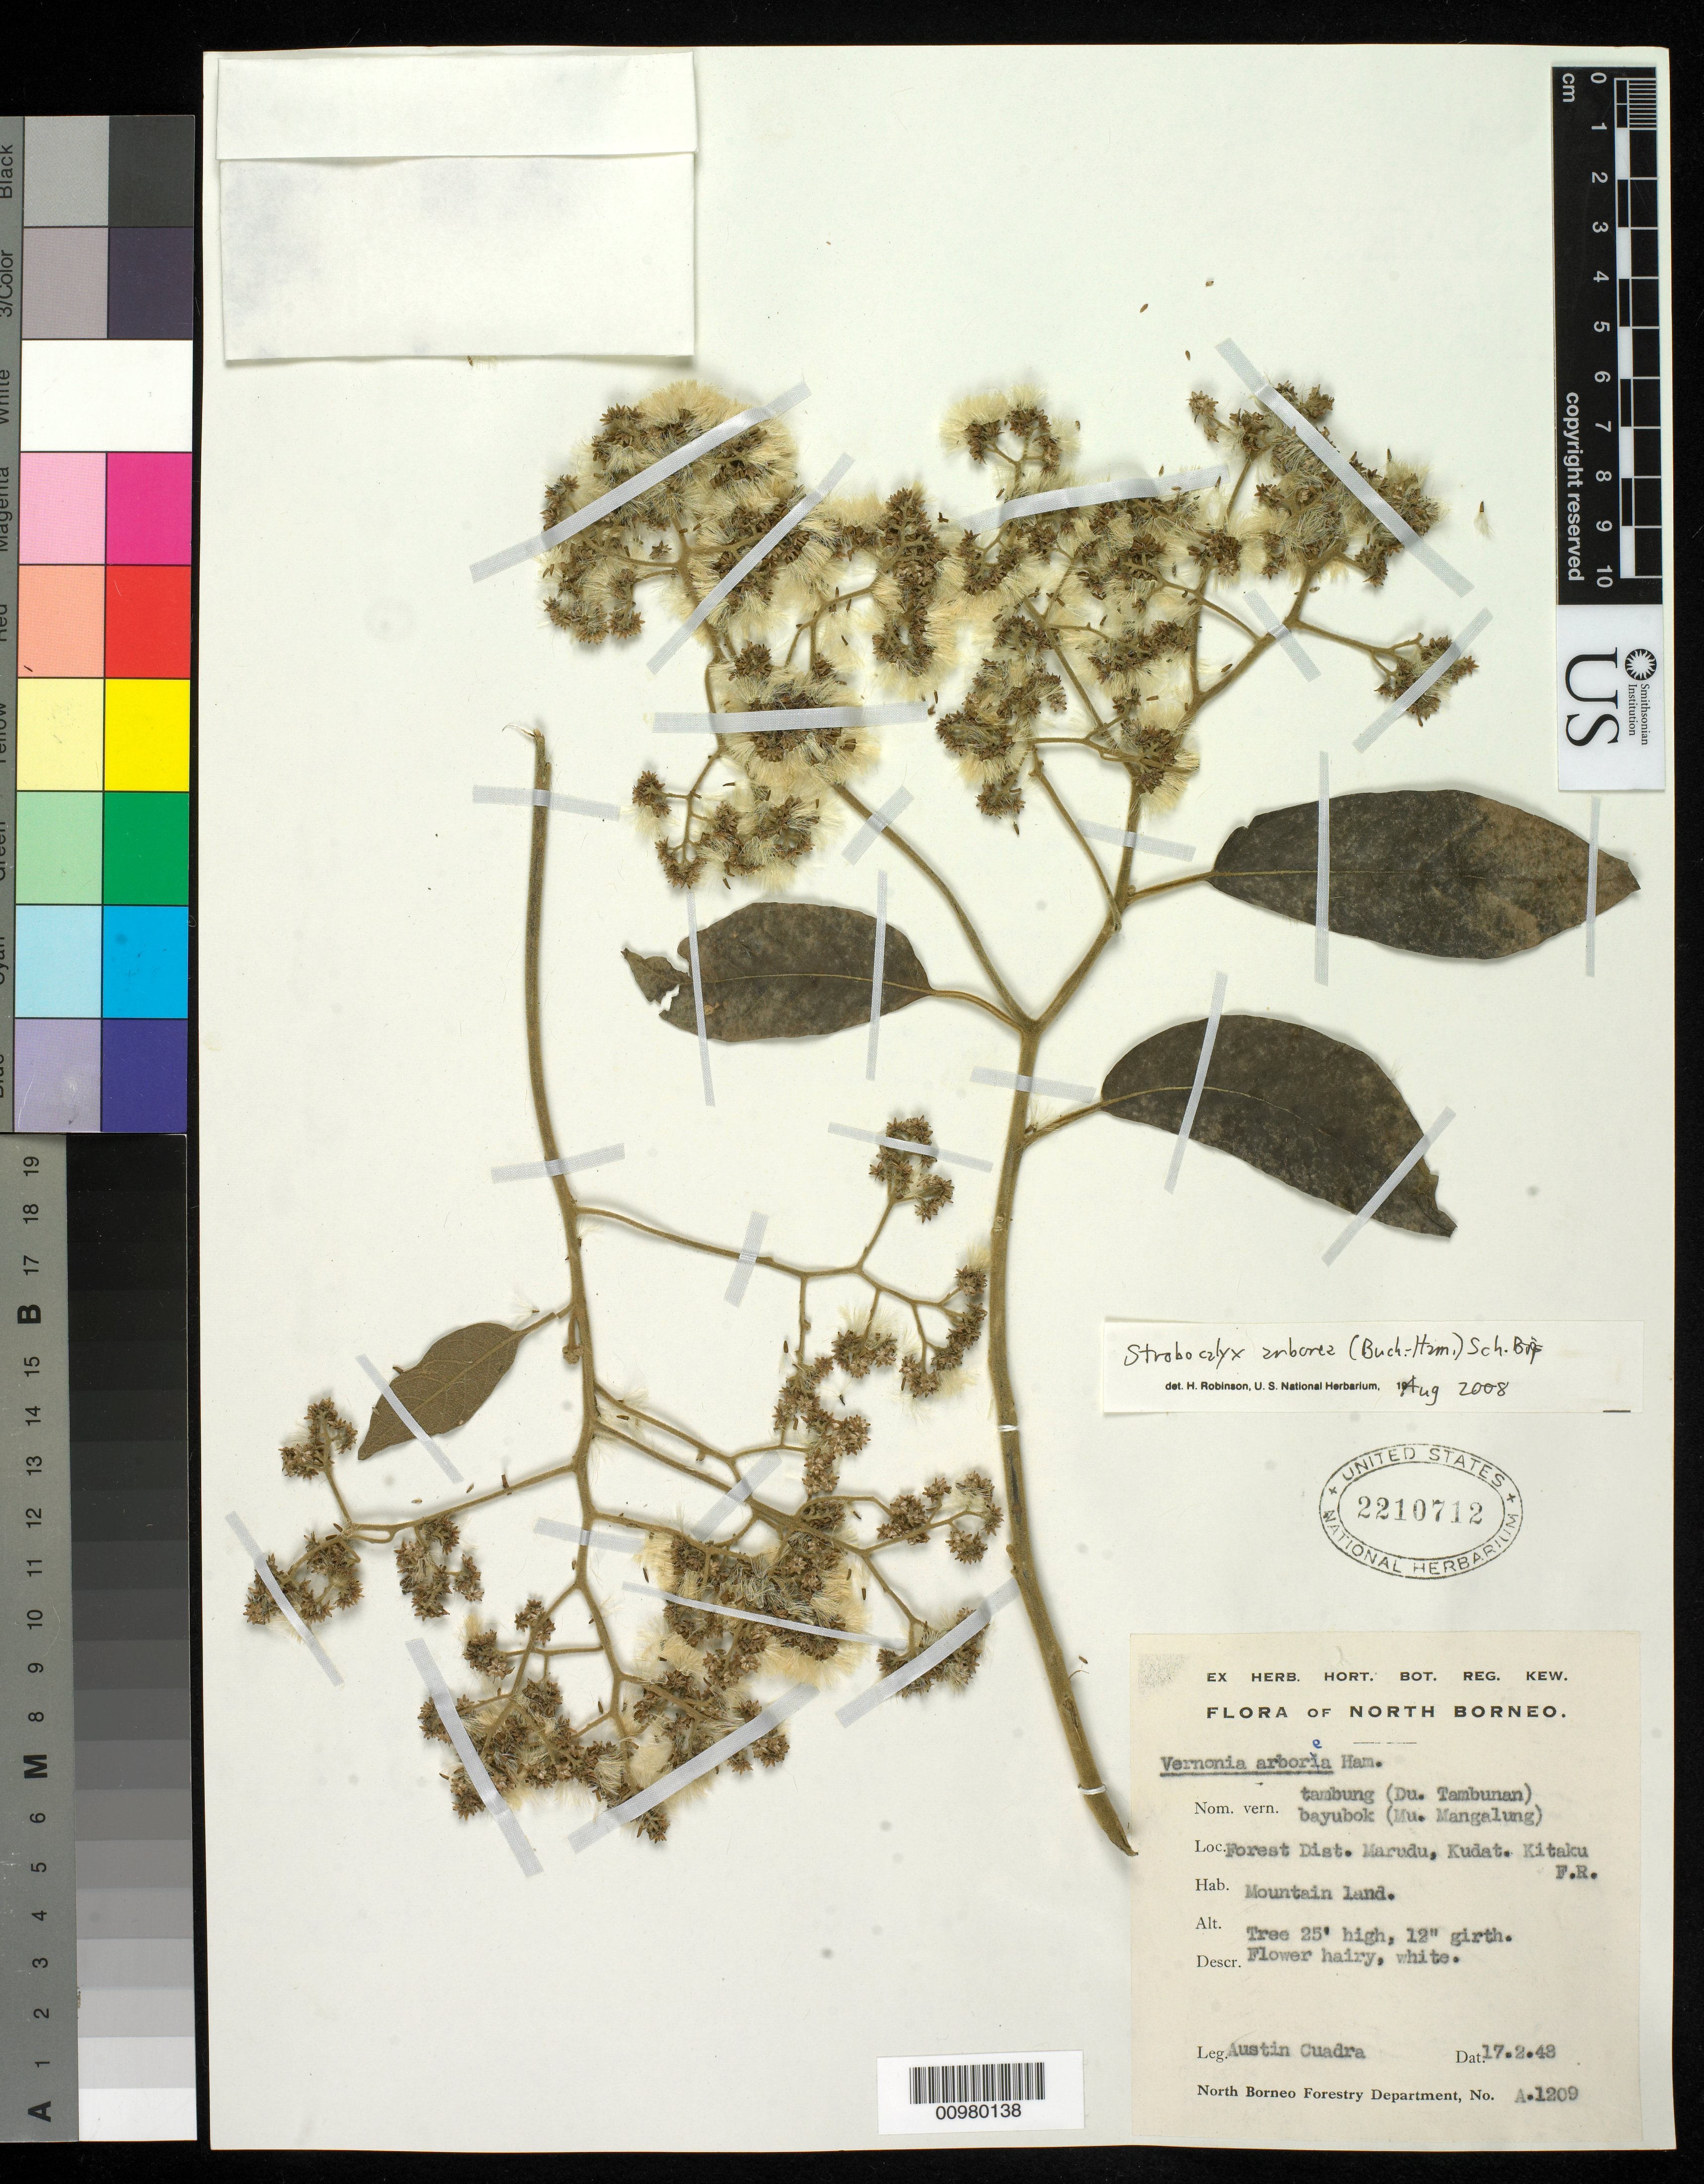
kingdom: Plantae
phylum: Tracheophyta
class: Magnoliopsida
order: Asterales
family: Asteraceae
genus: Strobocalyx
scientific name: Strobocalyx arborea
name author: (Buch.-Ham.) Sch. Bip.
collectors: A. Cuadra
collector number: A 1209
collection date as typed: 17 Feb 1948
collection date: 1948-02-17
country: Malaysia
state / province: Sabah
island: Borneo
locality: Forest Dist. Marudu, Kudat. Kitaku F.R.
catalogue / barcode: US 2210712